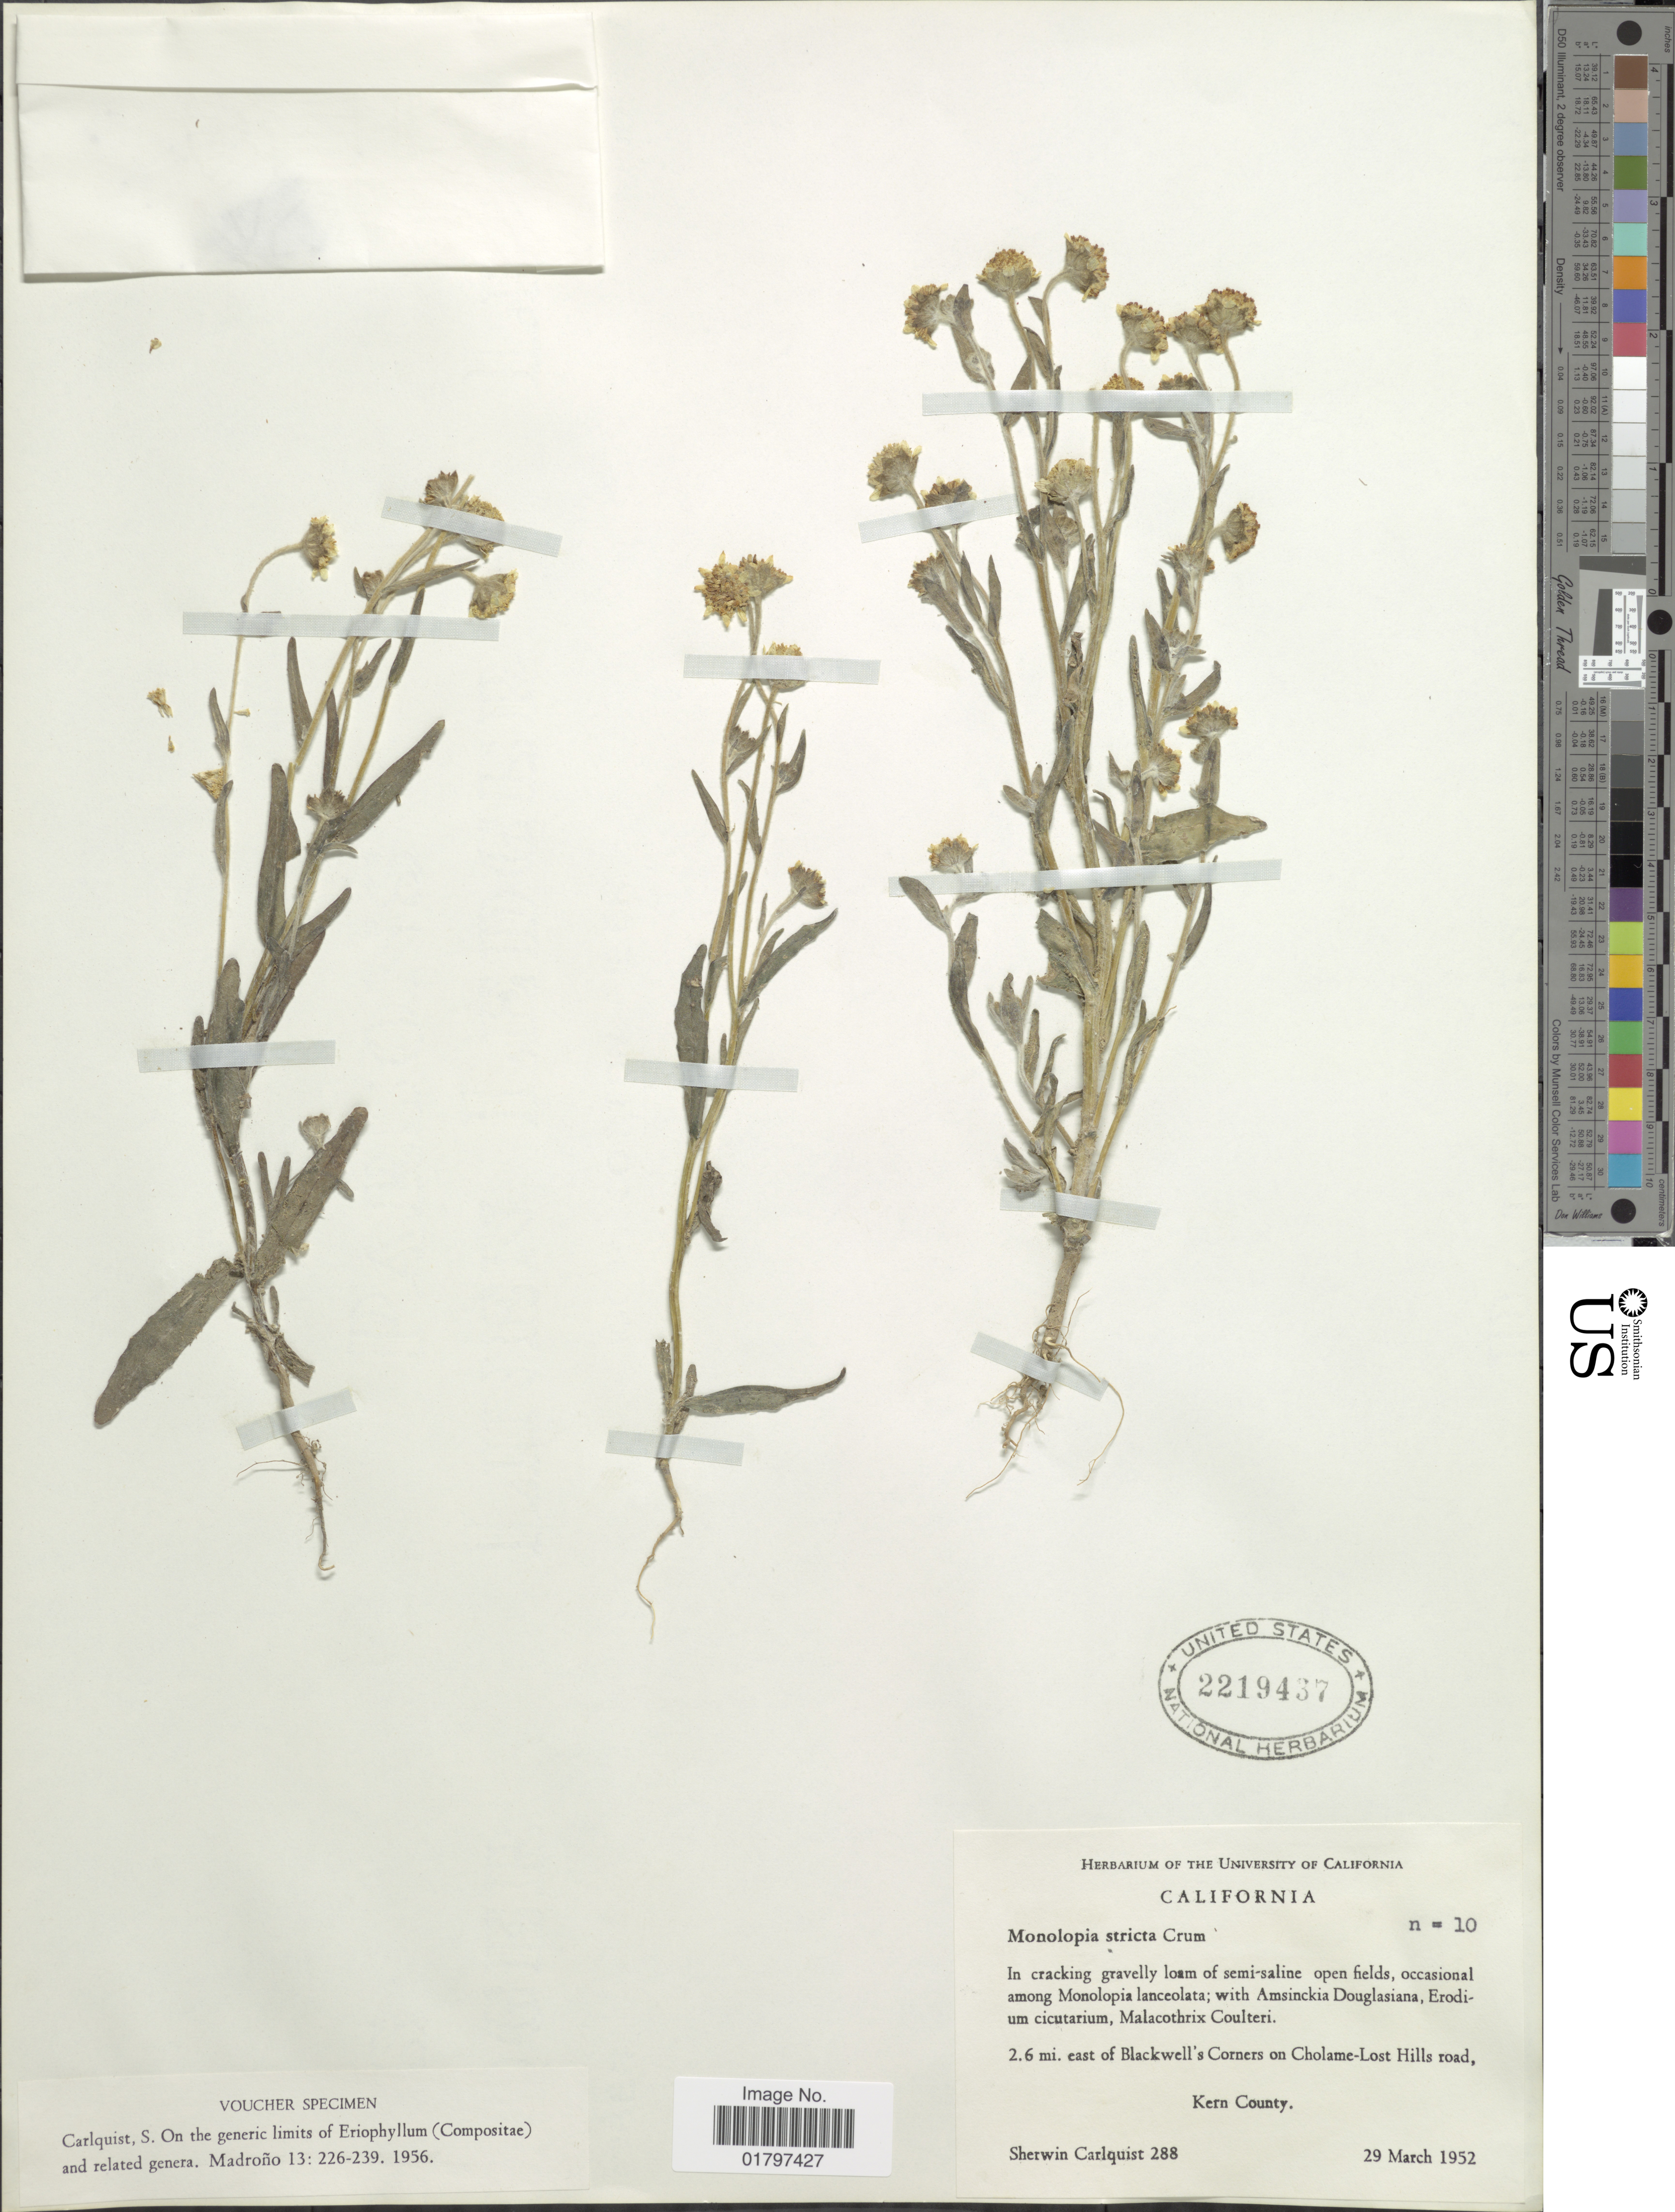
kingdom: Plantae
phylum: Tracheophyta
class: Magnoliopsida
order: Asterales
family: Asteraceae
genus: Monolopia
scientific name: Monolopia stricta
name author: Crum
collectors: S. Carlquist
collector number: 288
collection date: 1952-03-29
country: United States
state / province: California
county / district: Kern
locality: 2.6 mi. east of Blackwell's Corners on Cholame-Lost Hills road, Kern County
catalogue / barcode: US 2219437